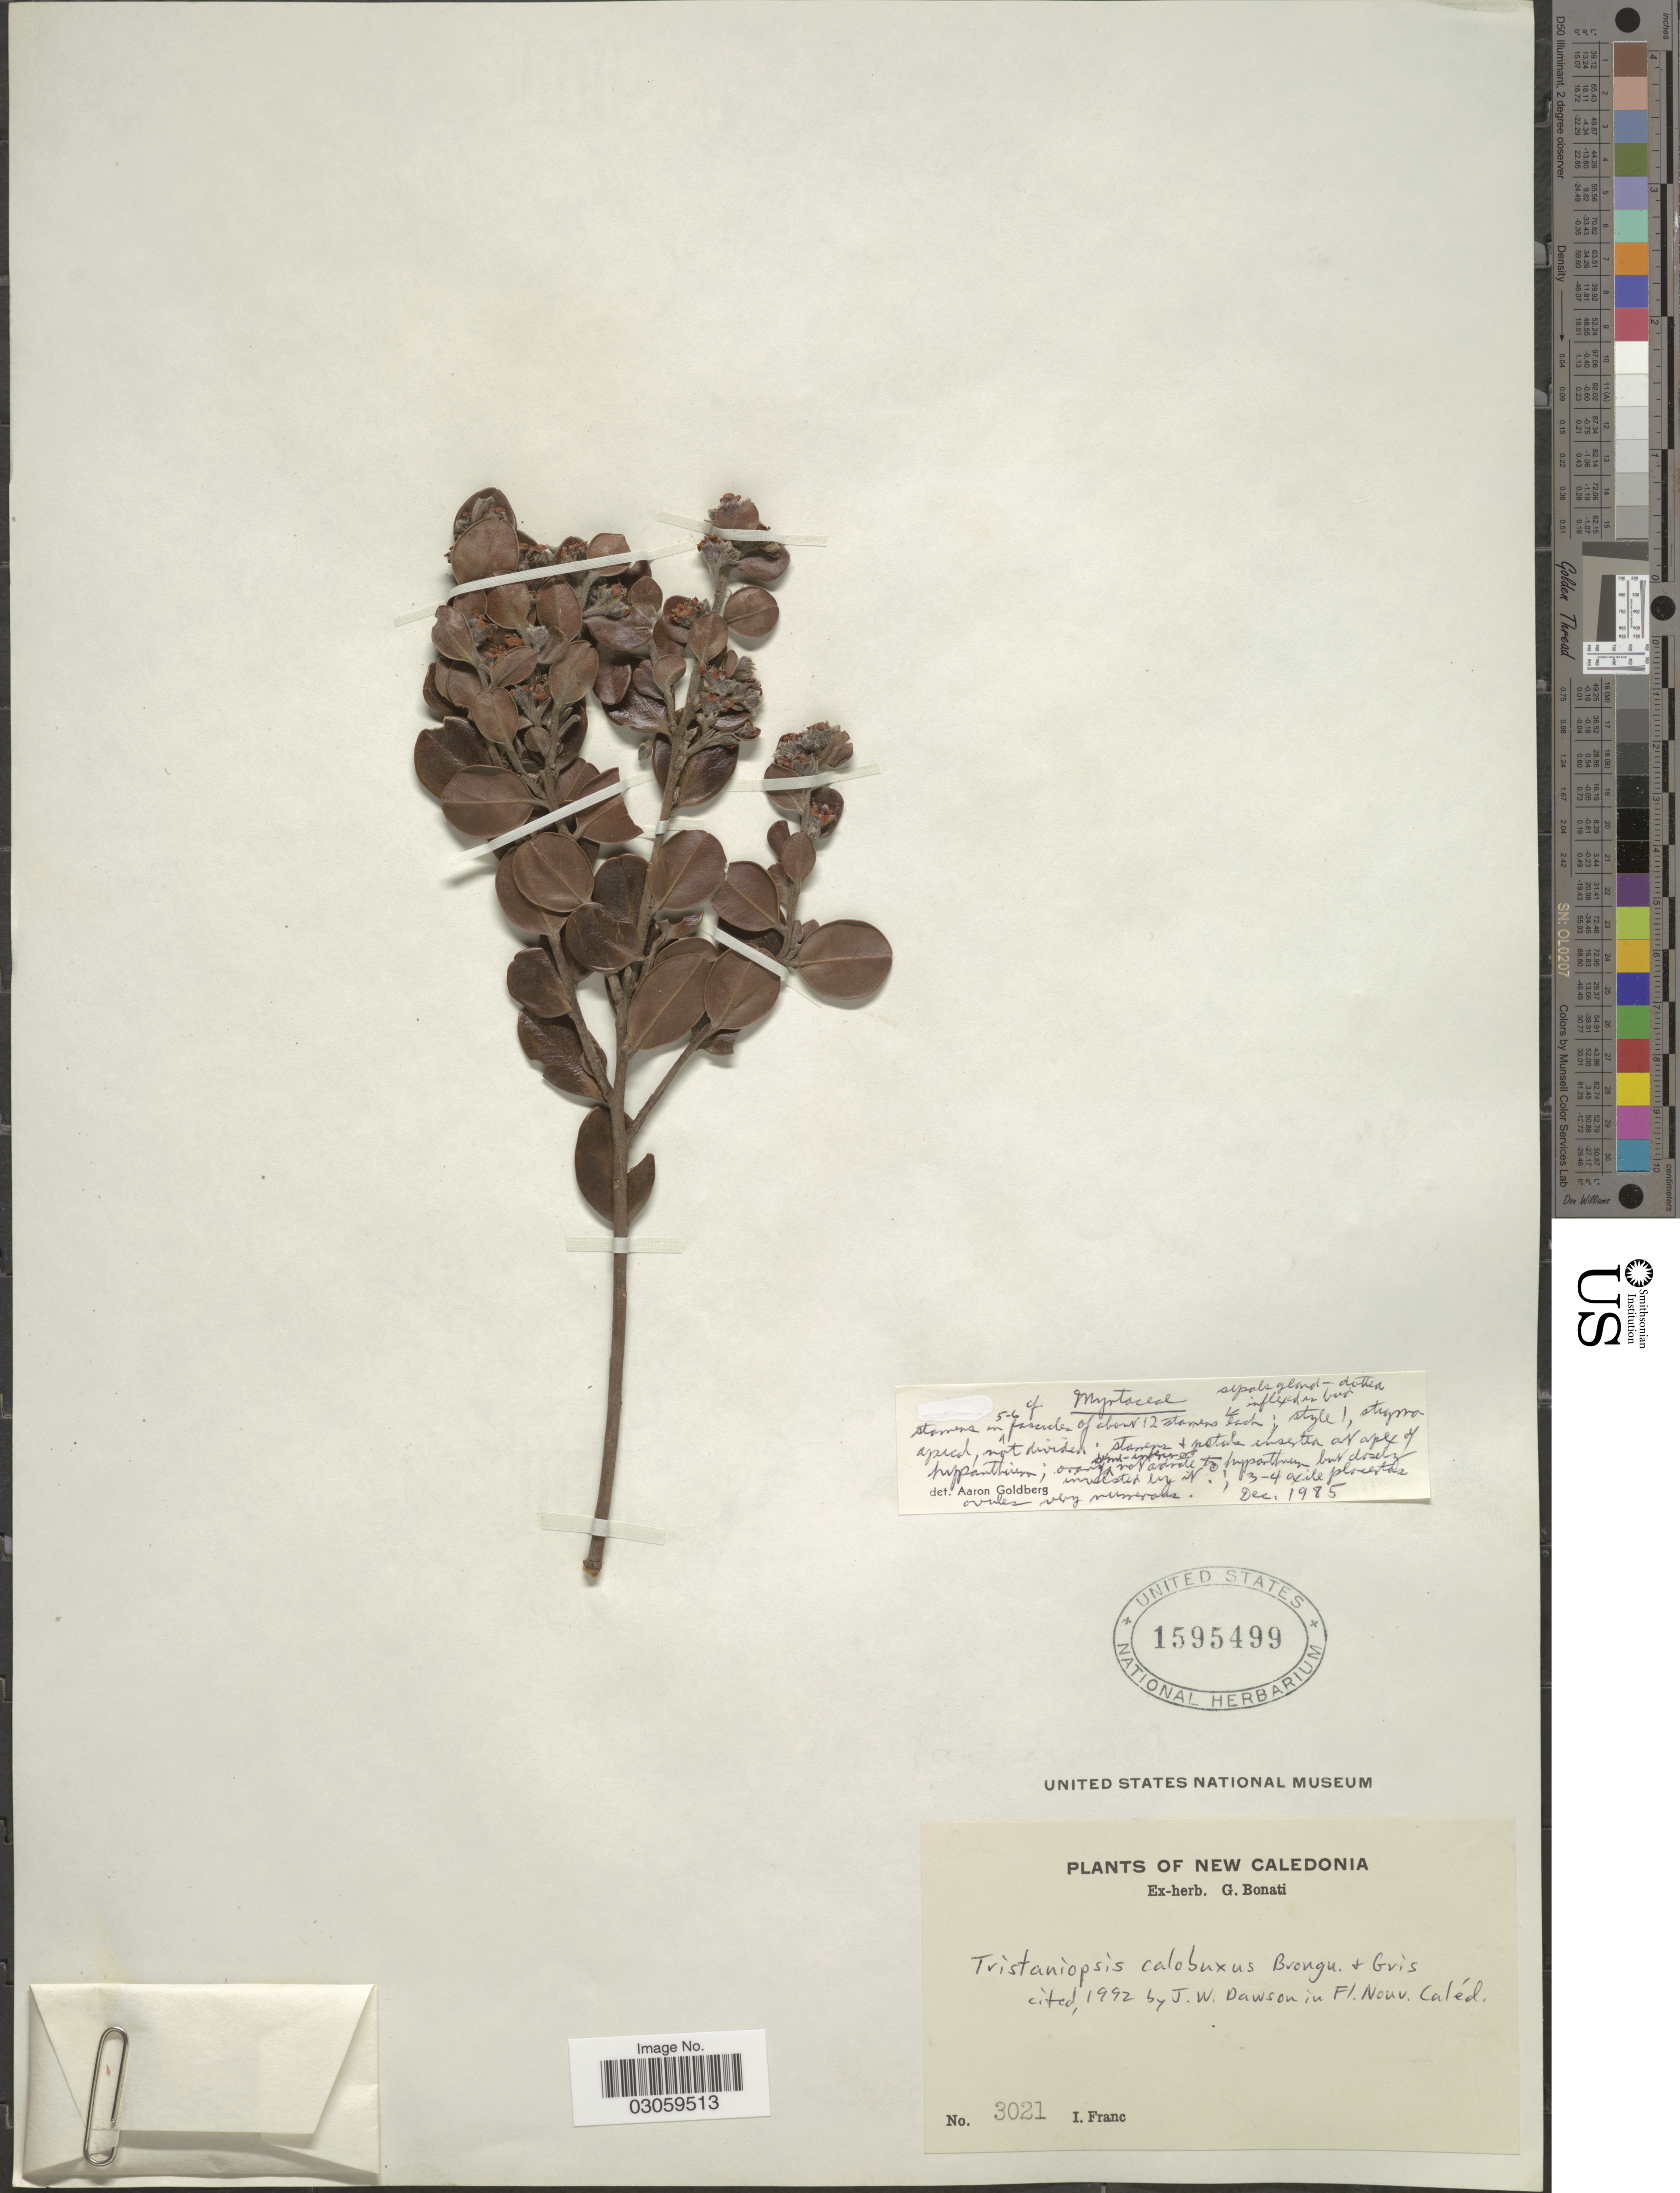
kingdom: Plantae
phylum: Tracheophyta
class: Magnoliopsida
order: Myrtales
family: Myrtaceae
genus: Tristaniopsis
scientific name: Tristaniopsis callobuxus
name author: Brongn. & Gris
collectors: I. Franc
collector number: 3021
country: New Caledonia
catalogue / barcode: US 1595499